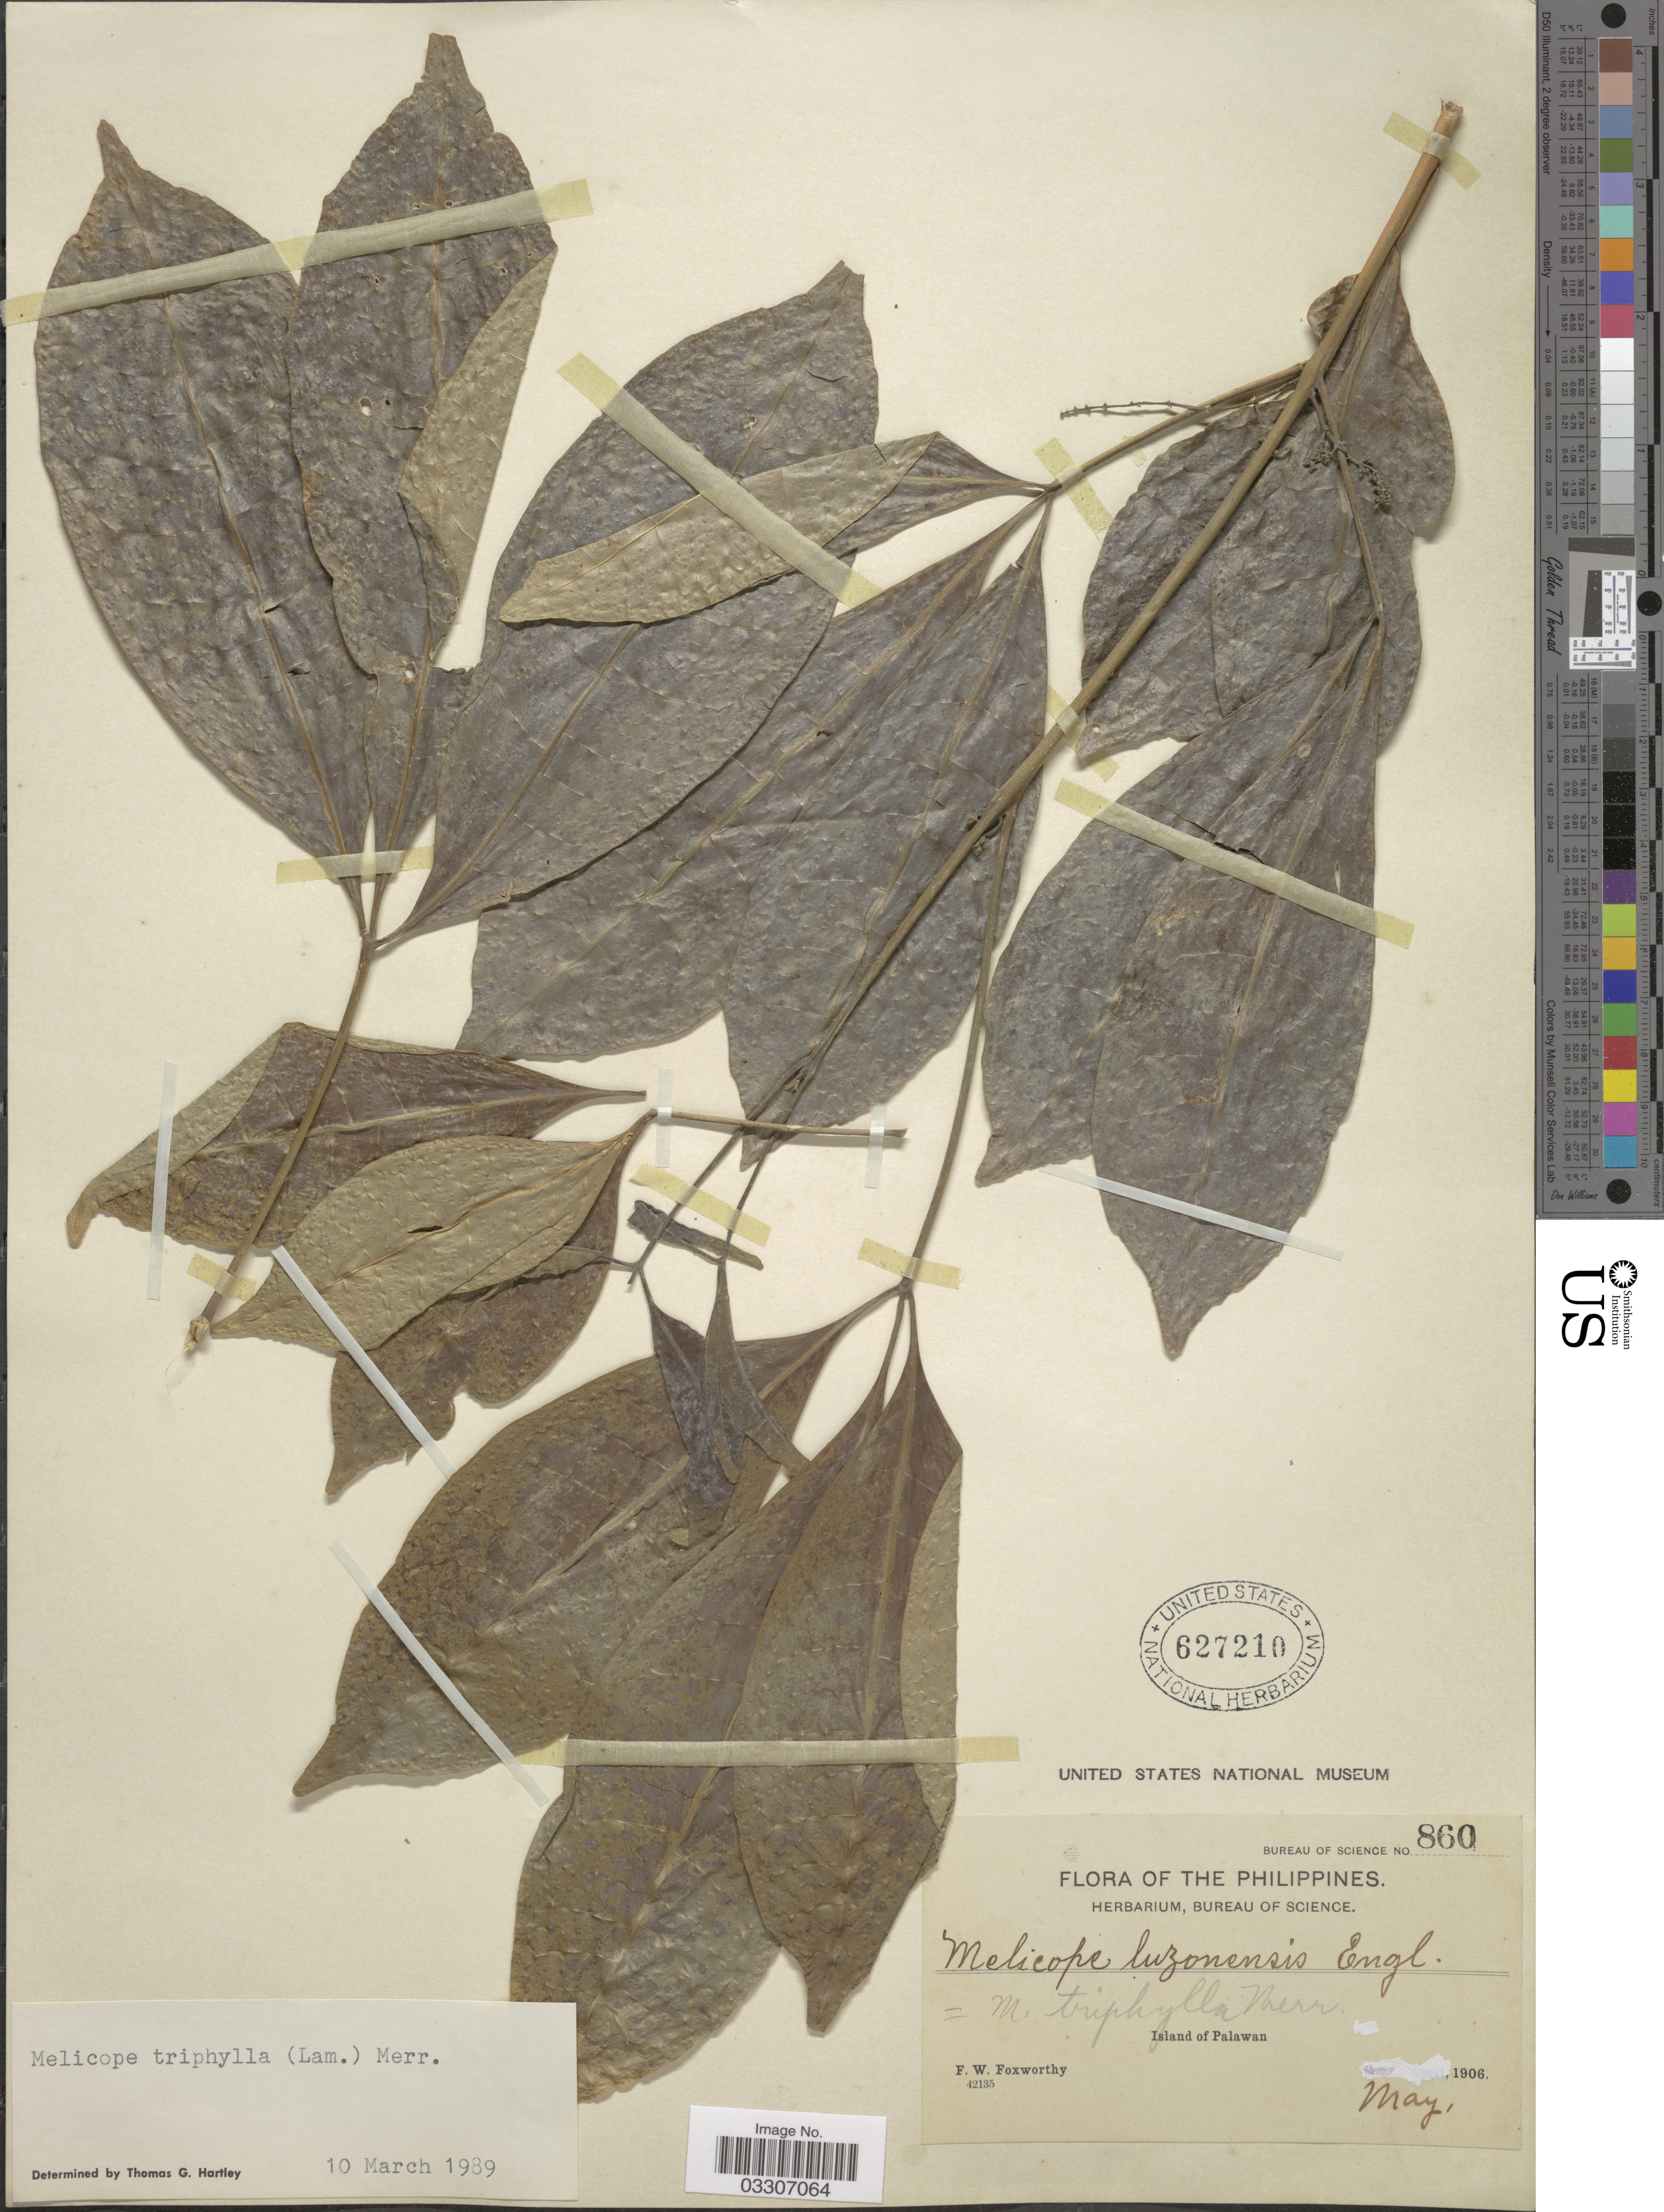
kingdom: Plantae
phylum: Tracheophyta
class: Magnoliopsida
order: Sapindales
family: Rutaceae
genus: Melicope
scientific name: Melicope triphylla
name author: (Lam.) Merr.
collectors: F. W. Foxworthy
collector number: Bureau of Science 860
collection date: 1906-05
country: Philippines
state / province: Mimaropa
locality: Island of Palawan.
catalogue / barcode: US 627210